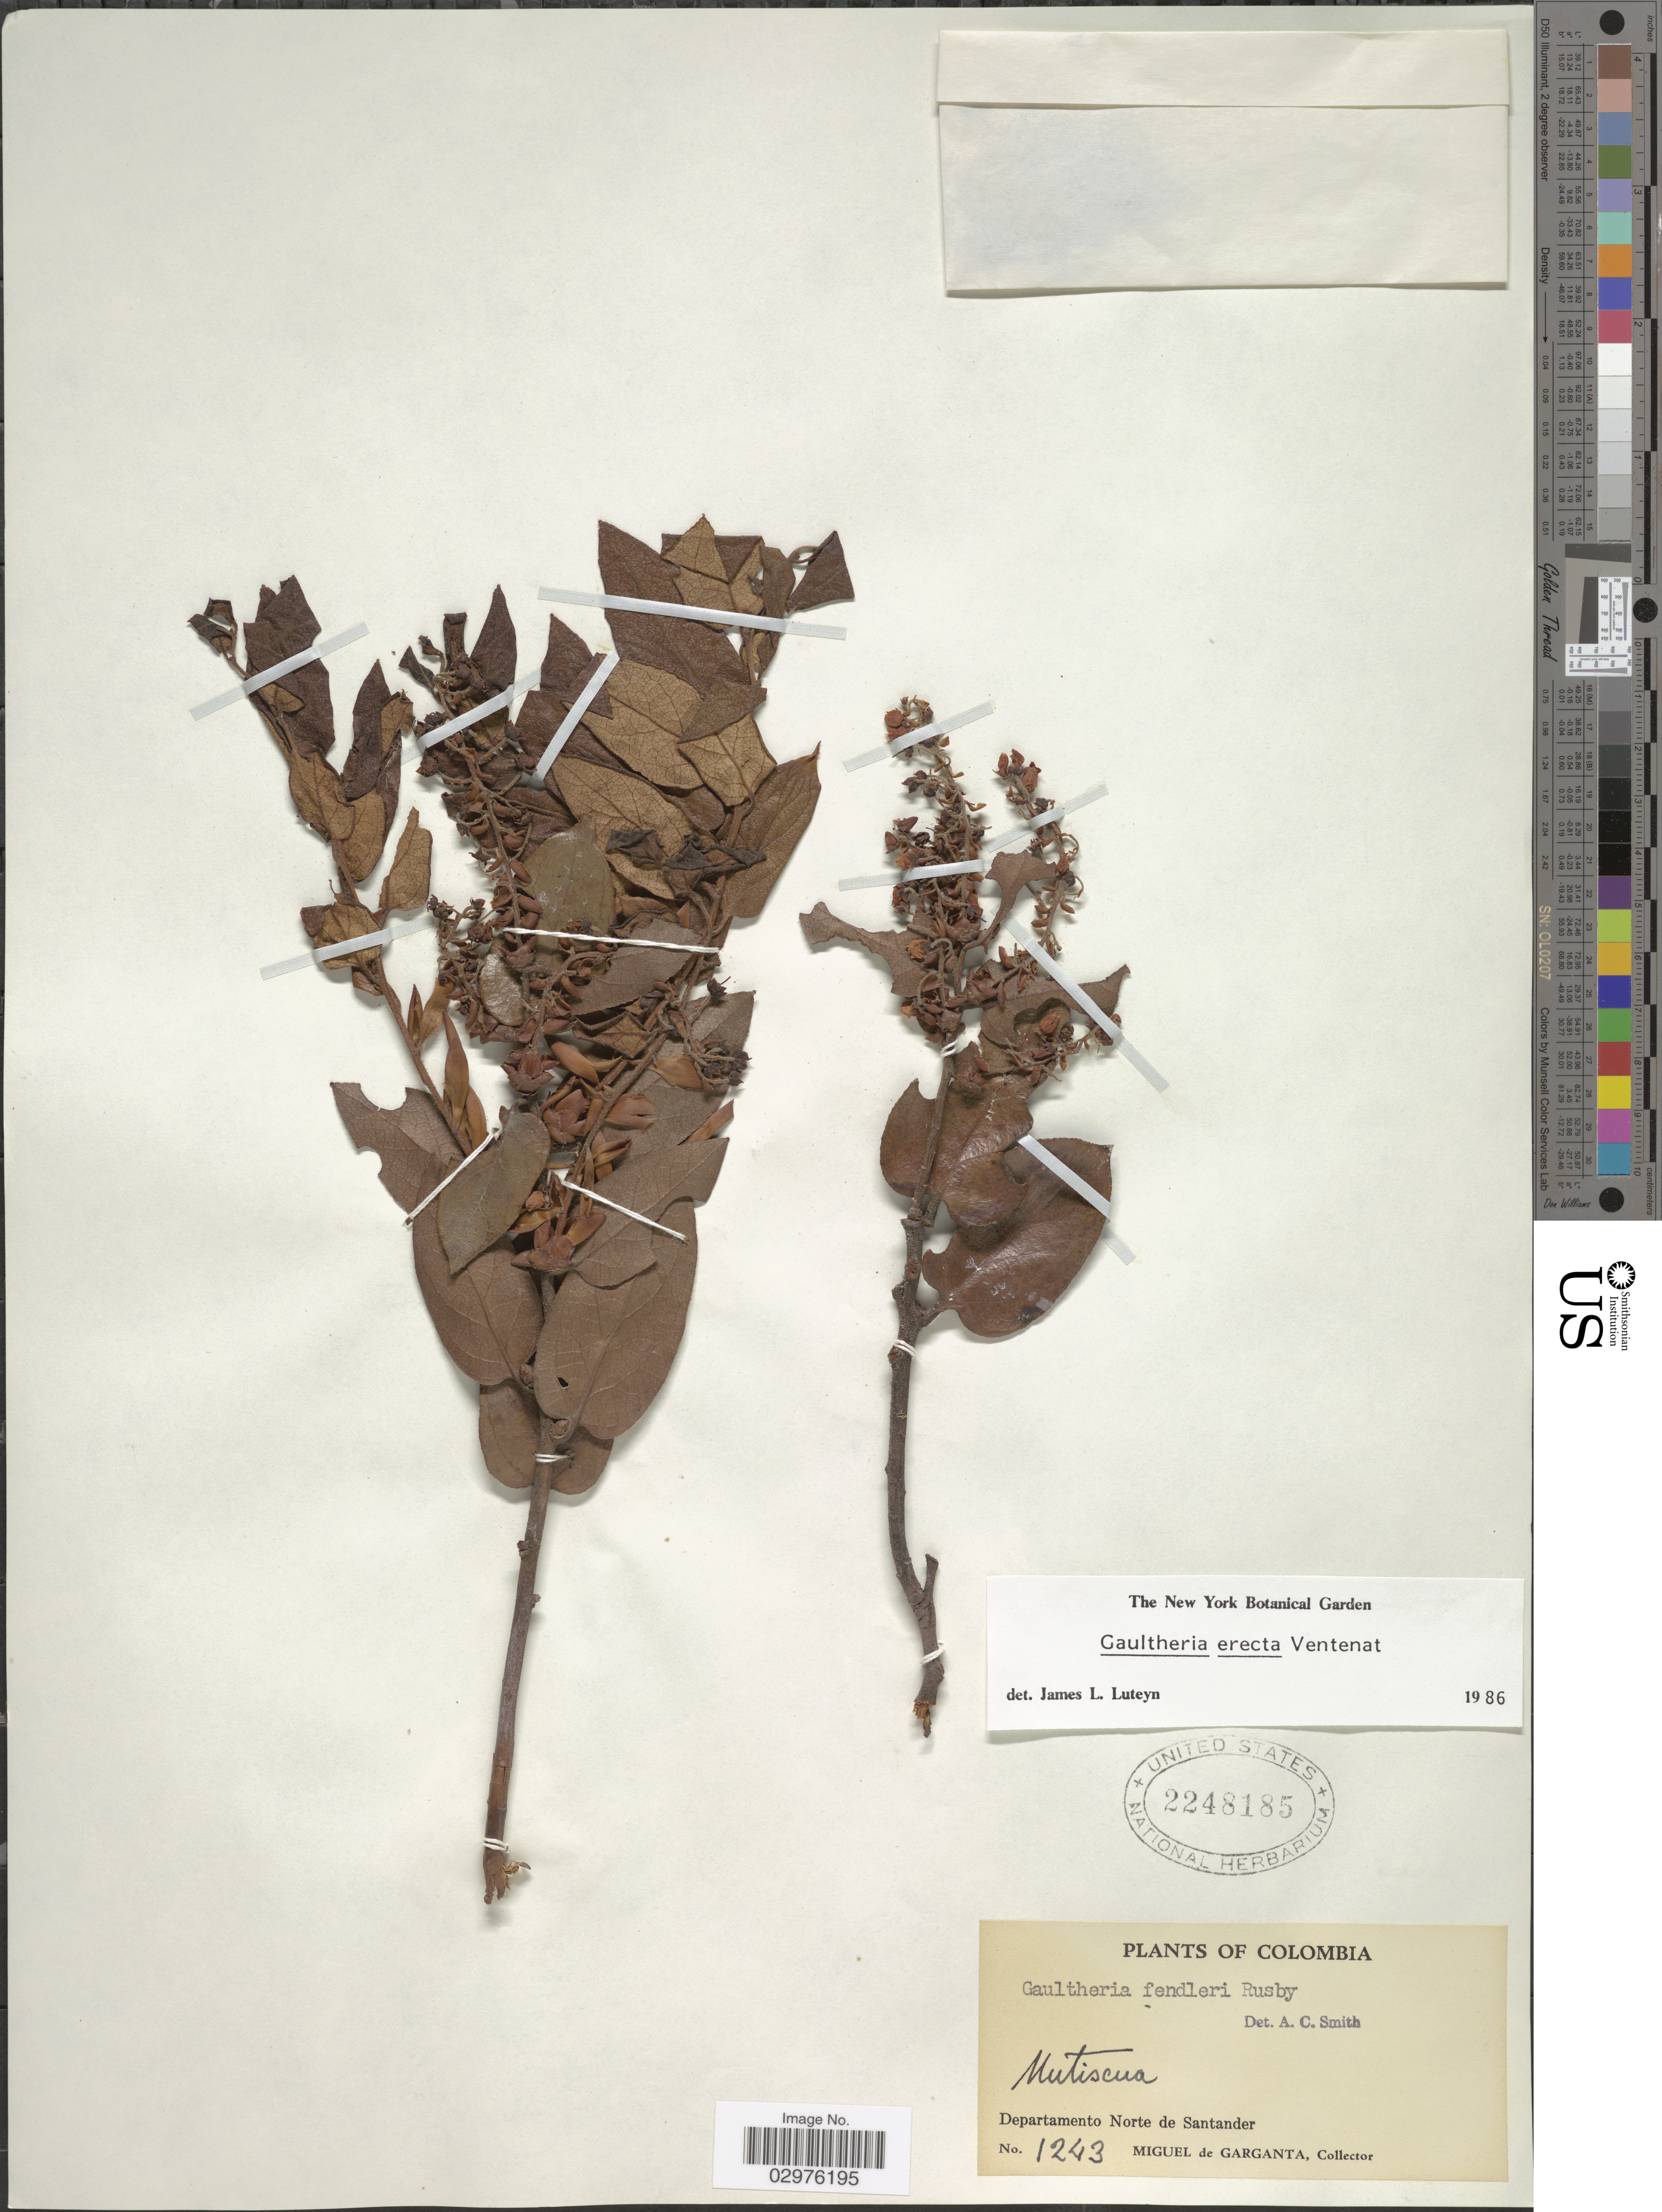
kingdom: Plantae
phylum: Tracheophyta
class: Magnoliopsida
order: Ericales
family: Ericaceae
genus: Gaultheria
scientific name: Gaultheria erecta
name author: Vent.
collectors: M. Garganta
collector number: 1243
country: Colombia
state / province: Norte de Santander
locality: Departamento Norte de Santander.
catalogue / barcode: US 2248185